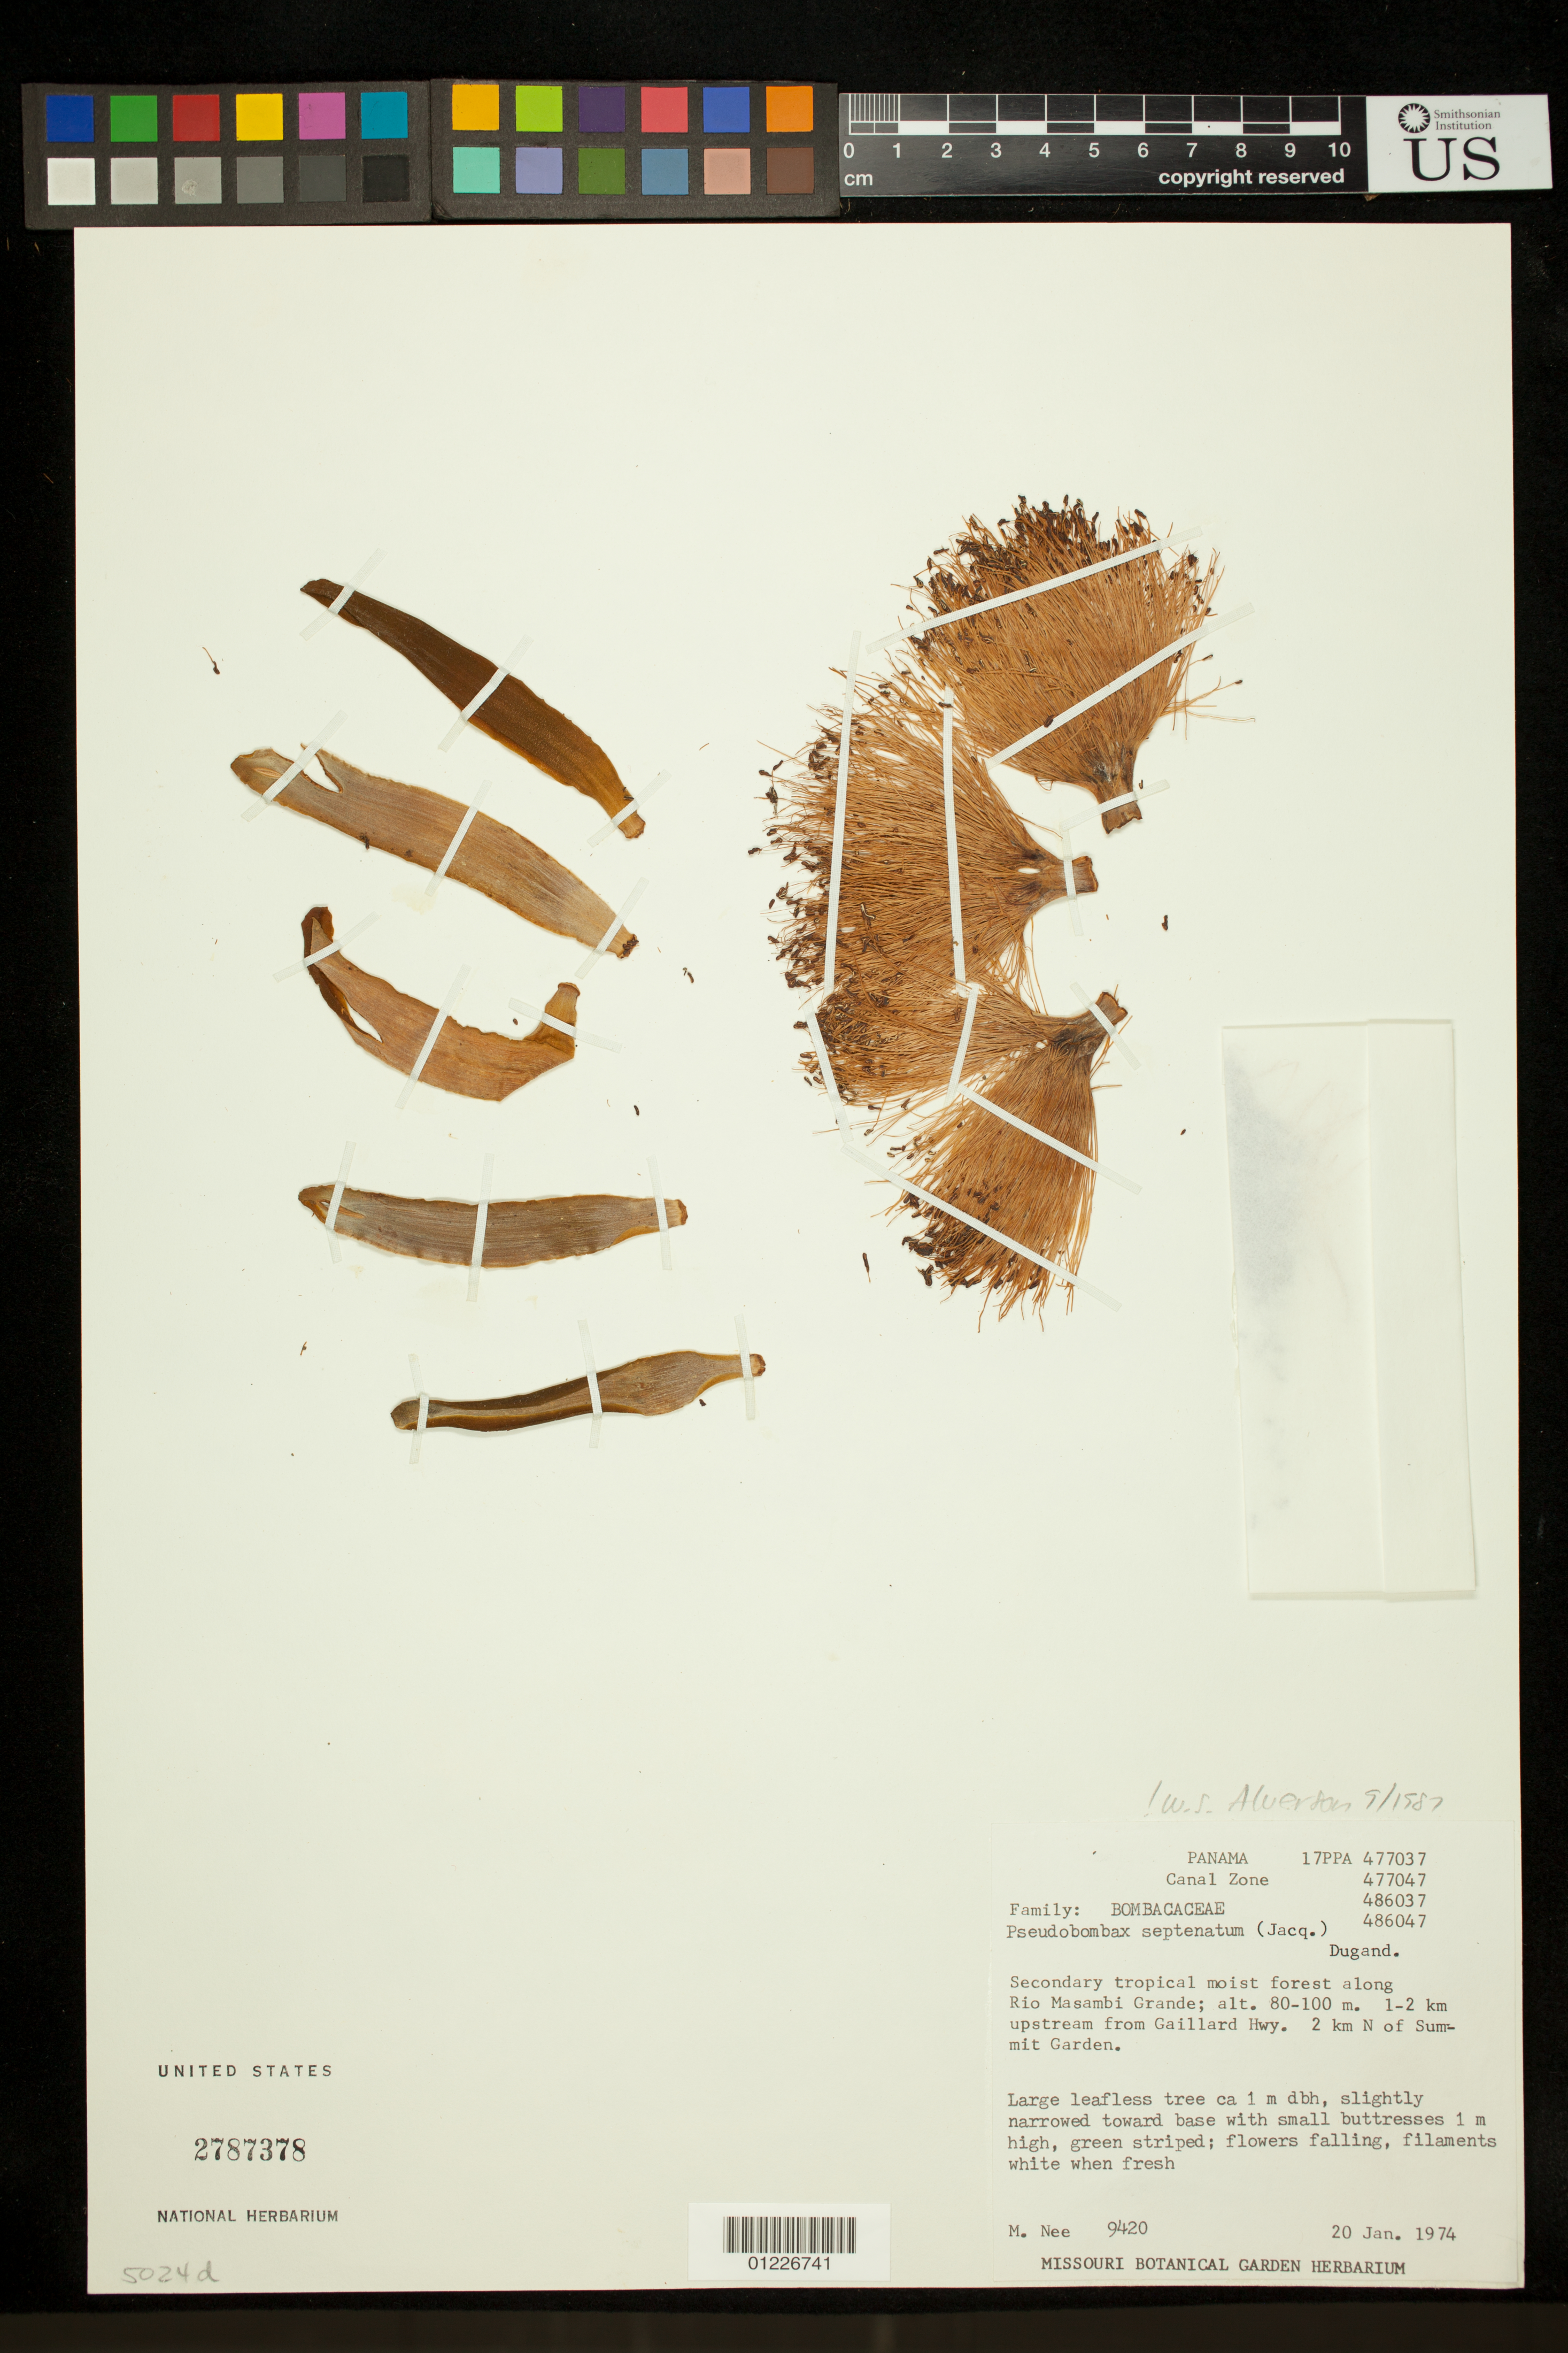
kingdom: Plantae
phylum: Tracheophyta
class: Magnoliopsida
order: Malvales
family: Malvaceae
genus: Pseudobombax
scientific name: Pseudobombax septenatum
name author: (Jacq.) Dugand G.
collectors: M. Nee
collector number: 9420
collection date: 1974-01-20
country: Panama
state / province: Panamá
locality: Secondary tropical moist forest along Rio Masambi Grande; 1-2 km upstream from Gaillard hwy. 2km N of Summit Garden, Canal Zone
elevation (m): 80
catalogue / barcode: US 2787378